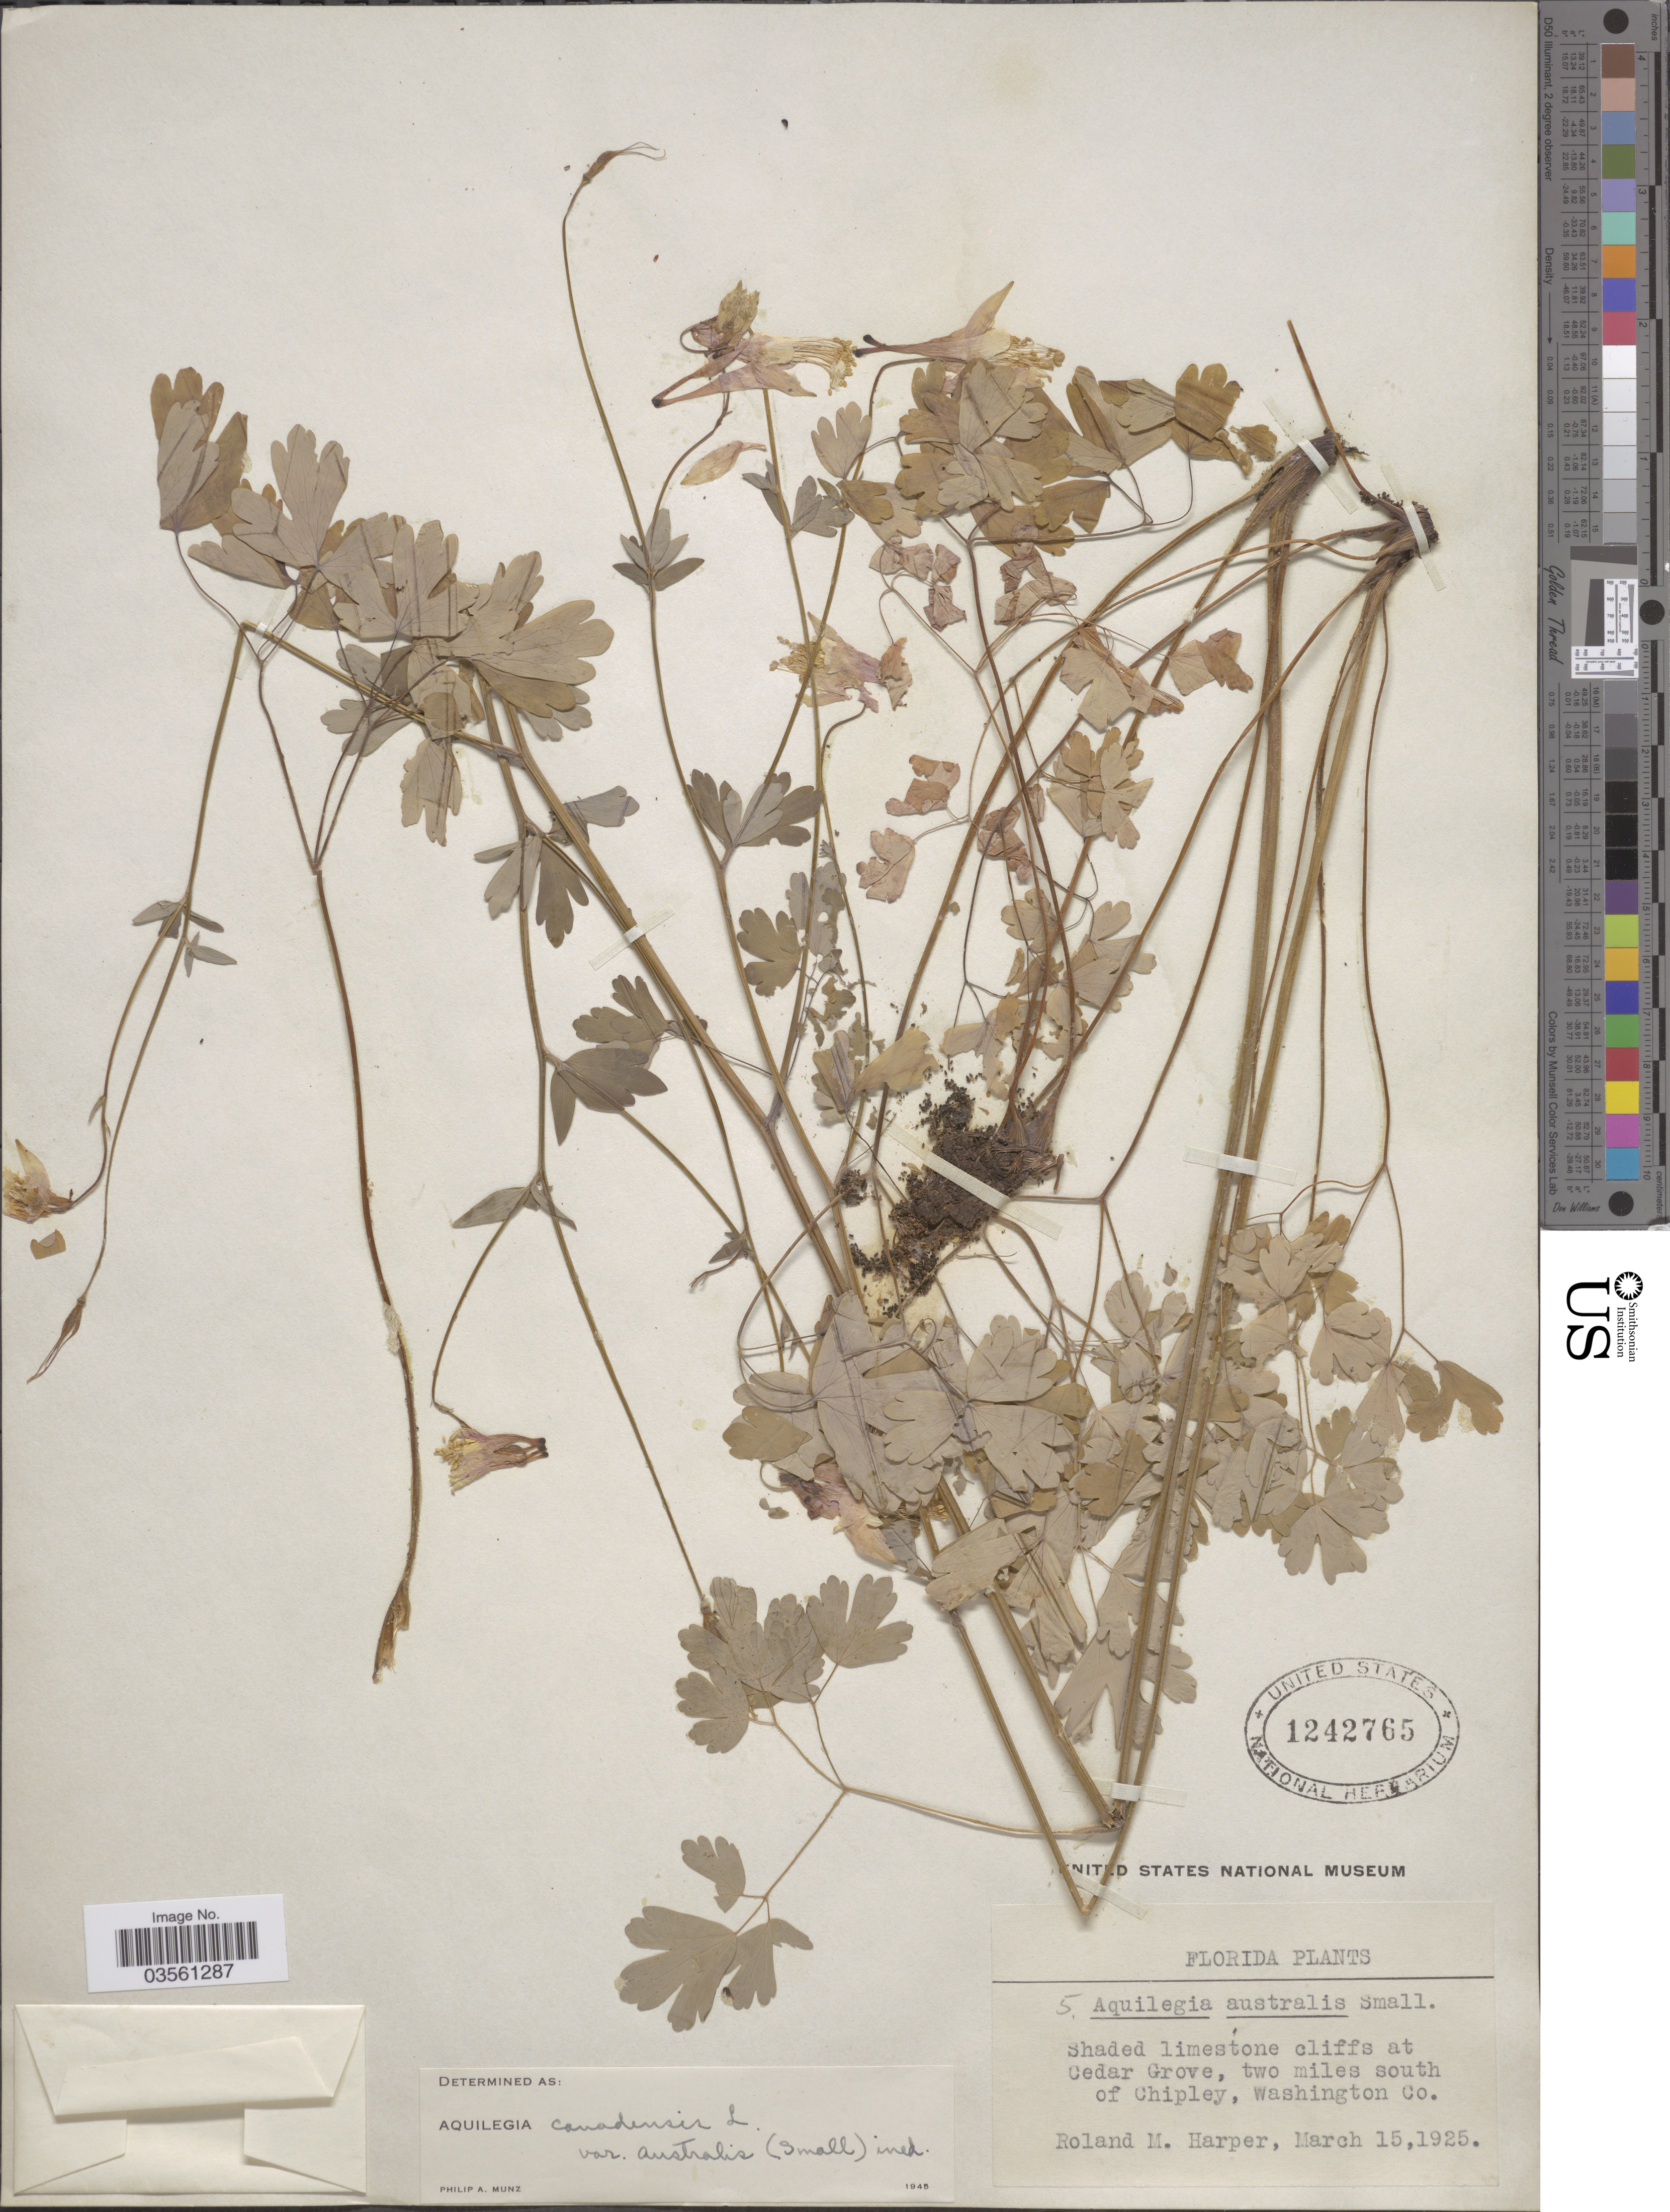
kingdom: Plantae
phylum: Tracheophyta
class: Magnoliopsida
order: Ranunculales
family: Ranunculaceae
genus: Aquilegia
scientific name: Aquilegia canadensis var. australis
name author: (Small) Munz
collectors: R. M. Harper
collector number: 5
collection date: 1925-03-15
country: United States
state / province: Florida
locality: Cedar Grove, two miles south of Chipley, Washington Co.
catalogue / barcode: US 1242765